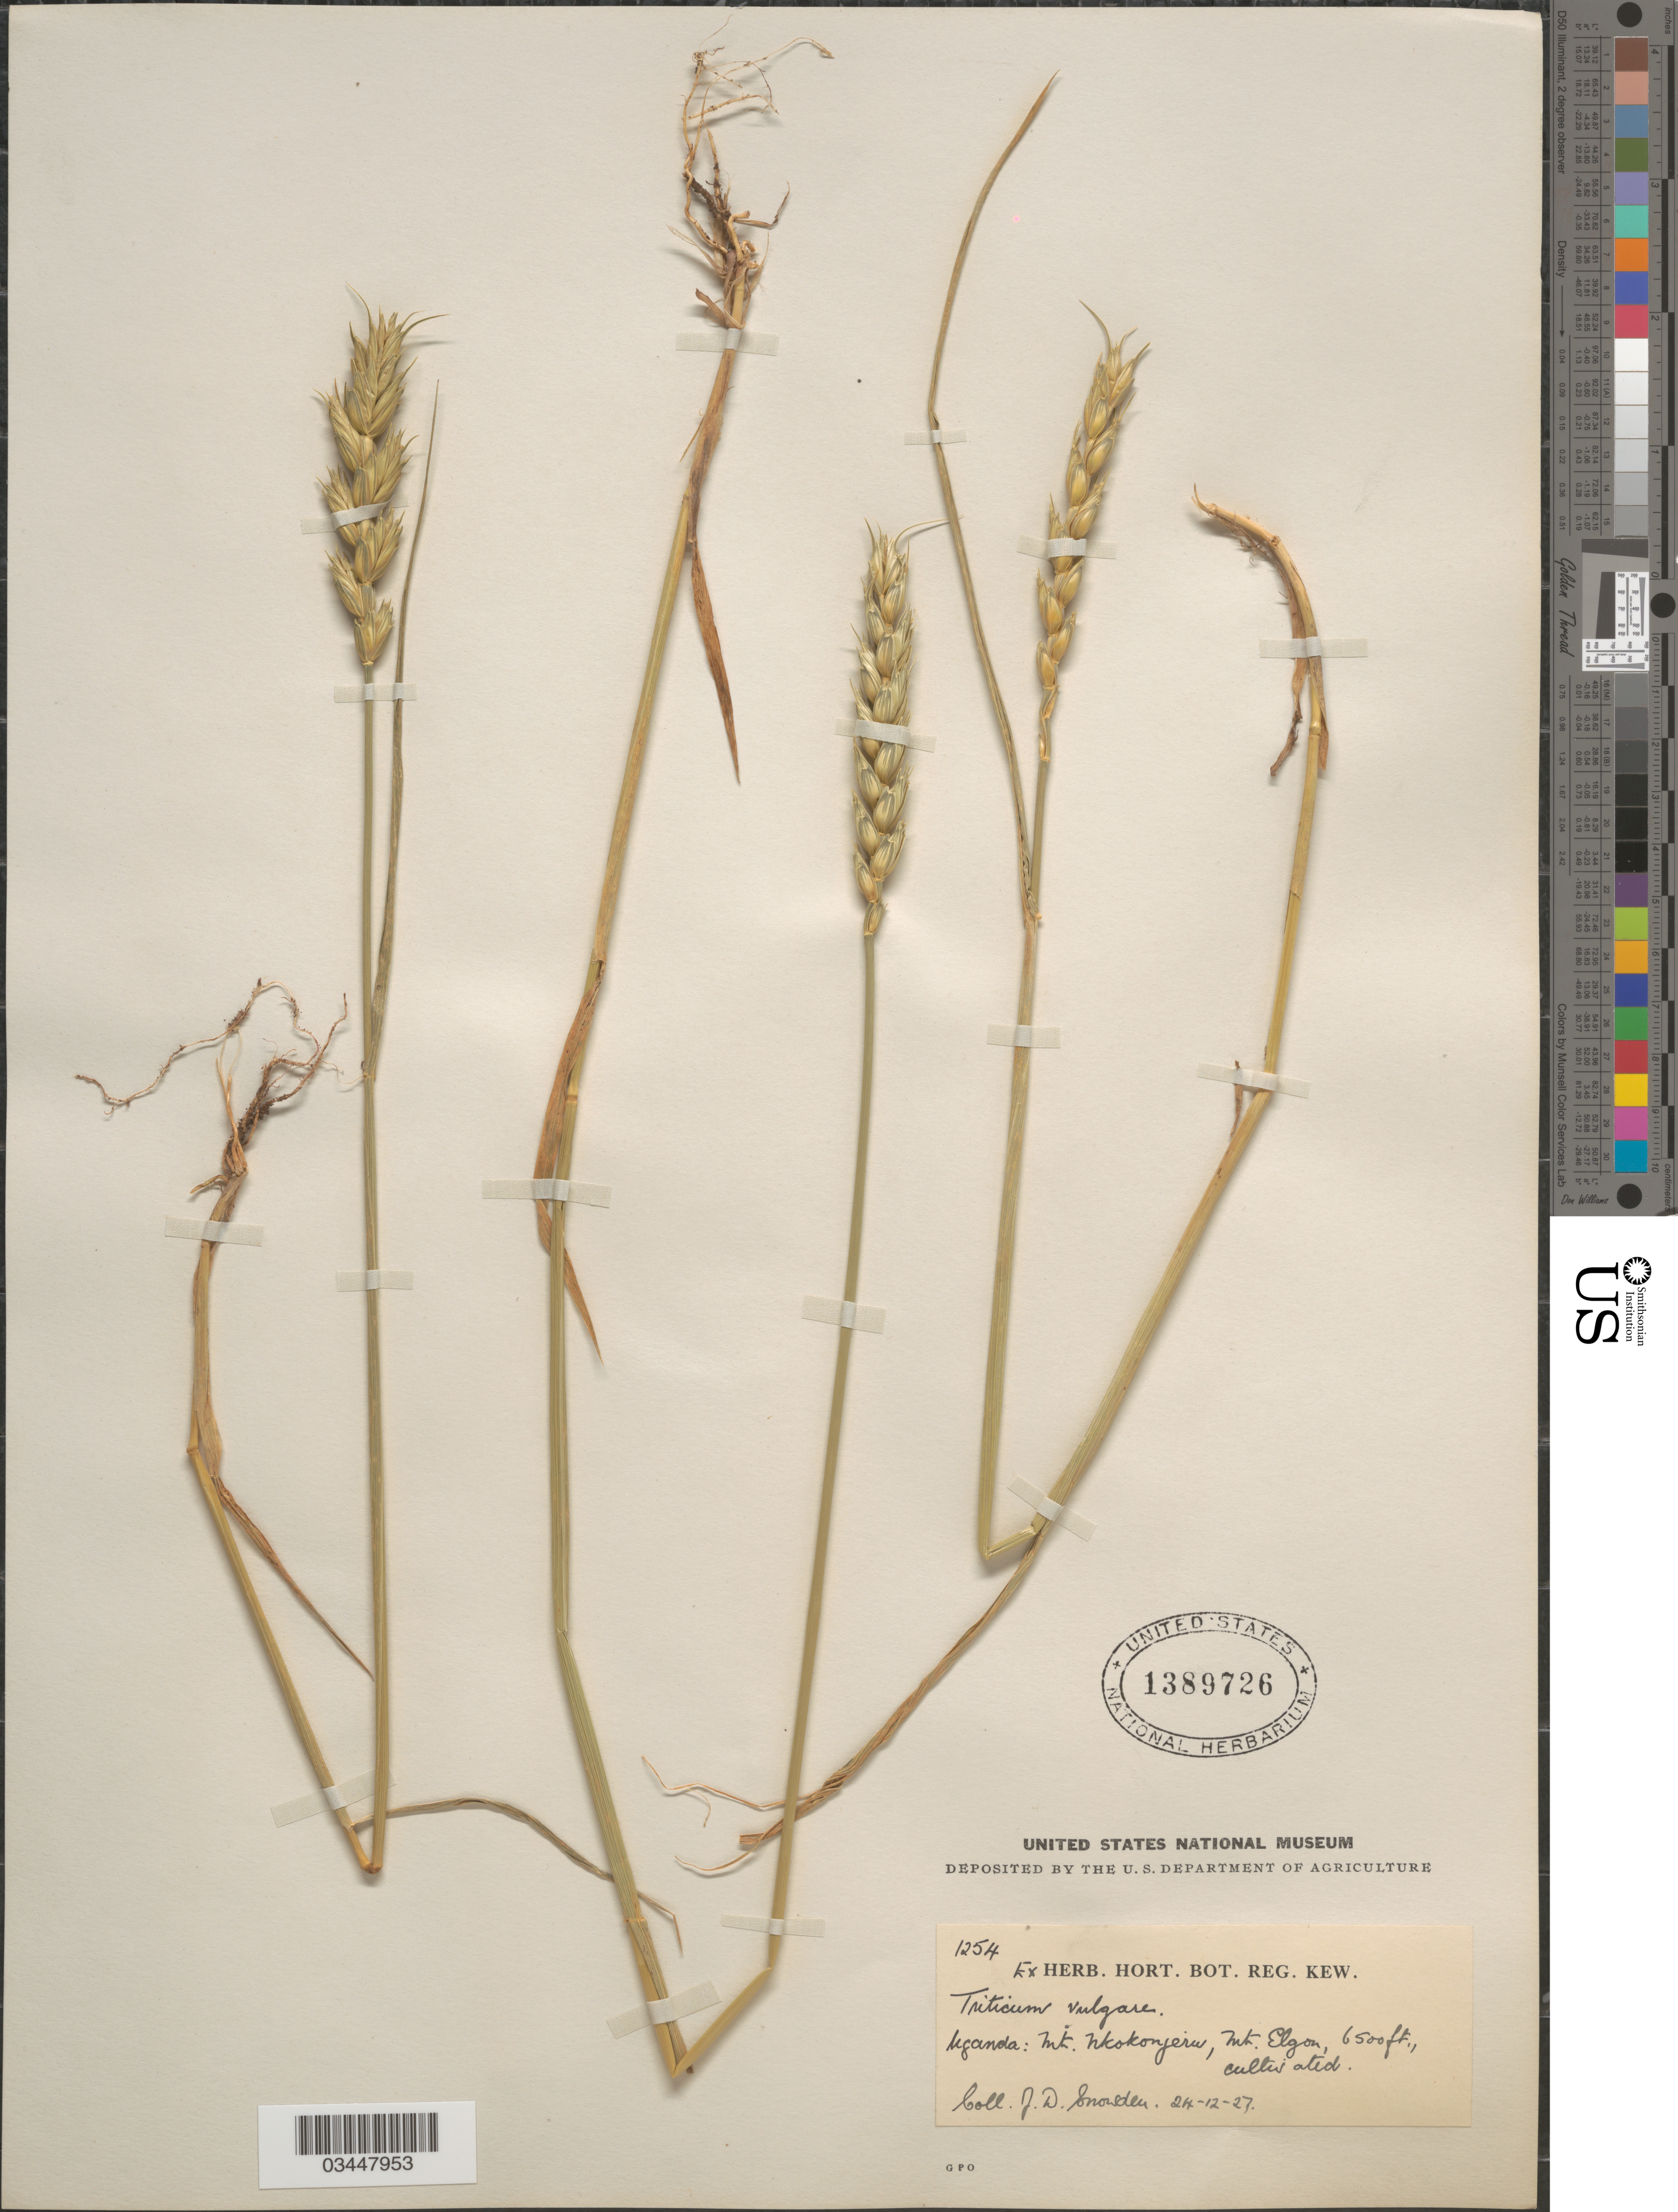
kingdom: Plantae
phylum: Tracheophyta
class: Liliopsida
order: Poales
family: Poaceae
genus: Triticum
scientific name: Triticum aestivum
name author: L.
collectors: J. Snowden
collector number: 1254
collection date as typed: Transcribed d/m/y: 24/12/27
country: Uganda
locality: Mt. Nkokonjeru, Mt. Elgon.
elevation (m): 1981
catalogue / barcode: US 1389726